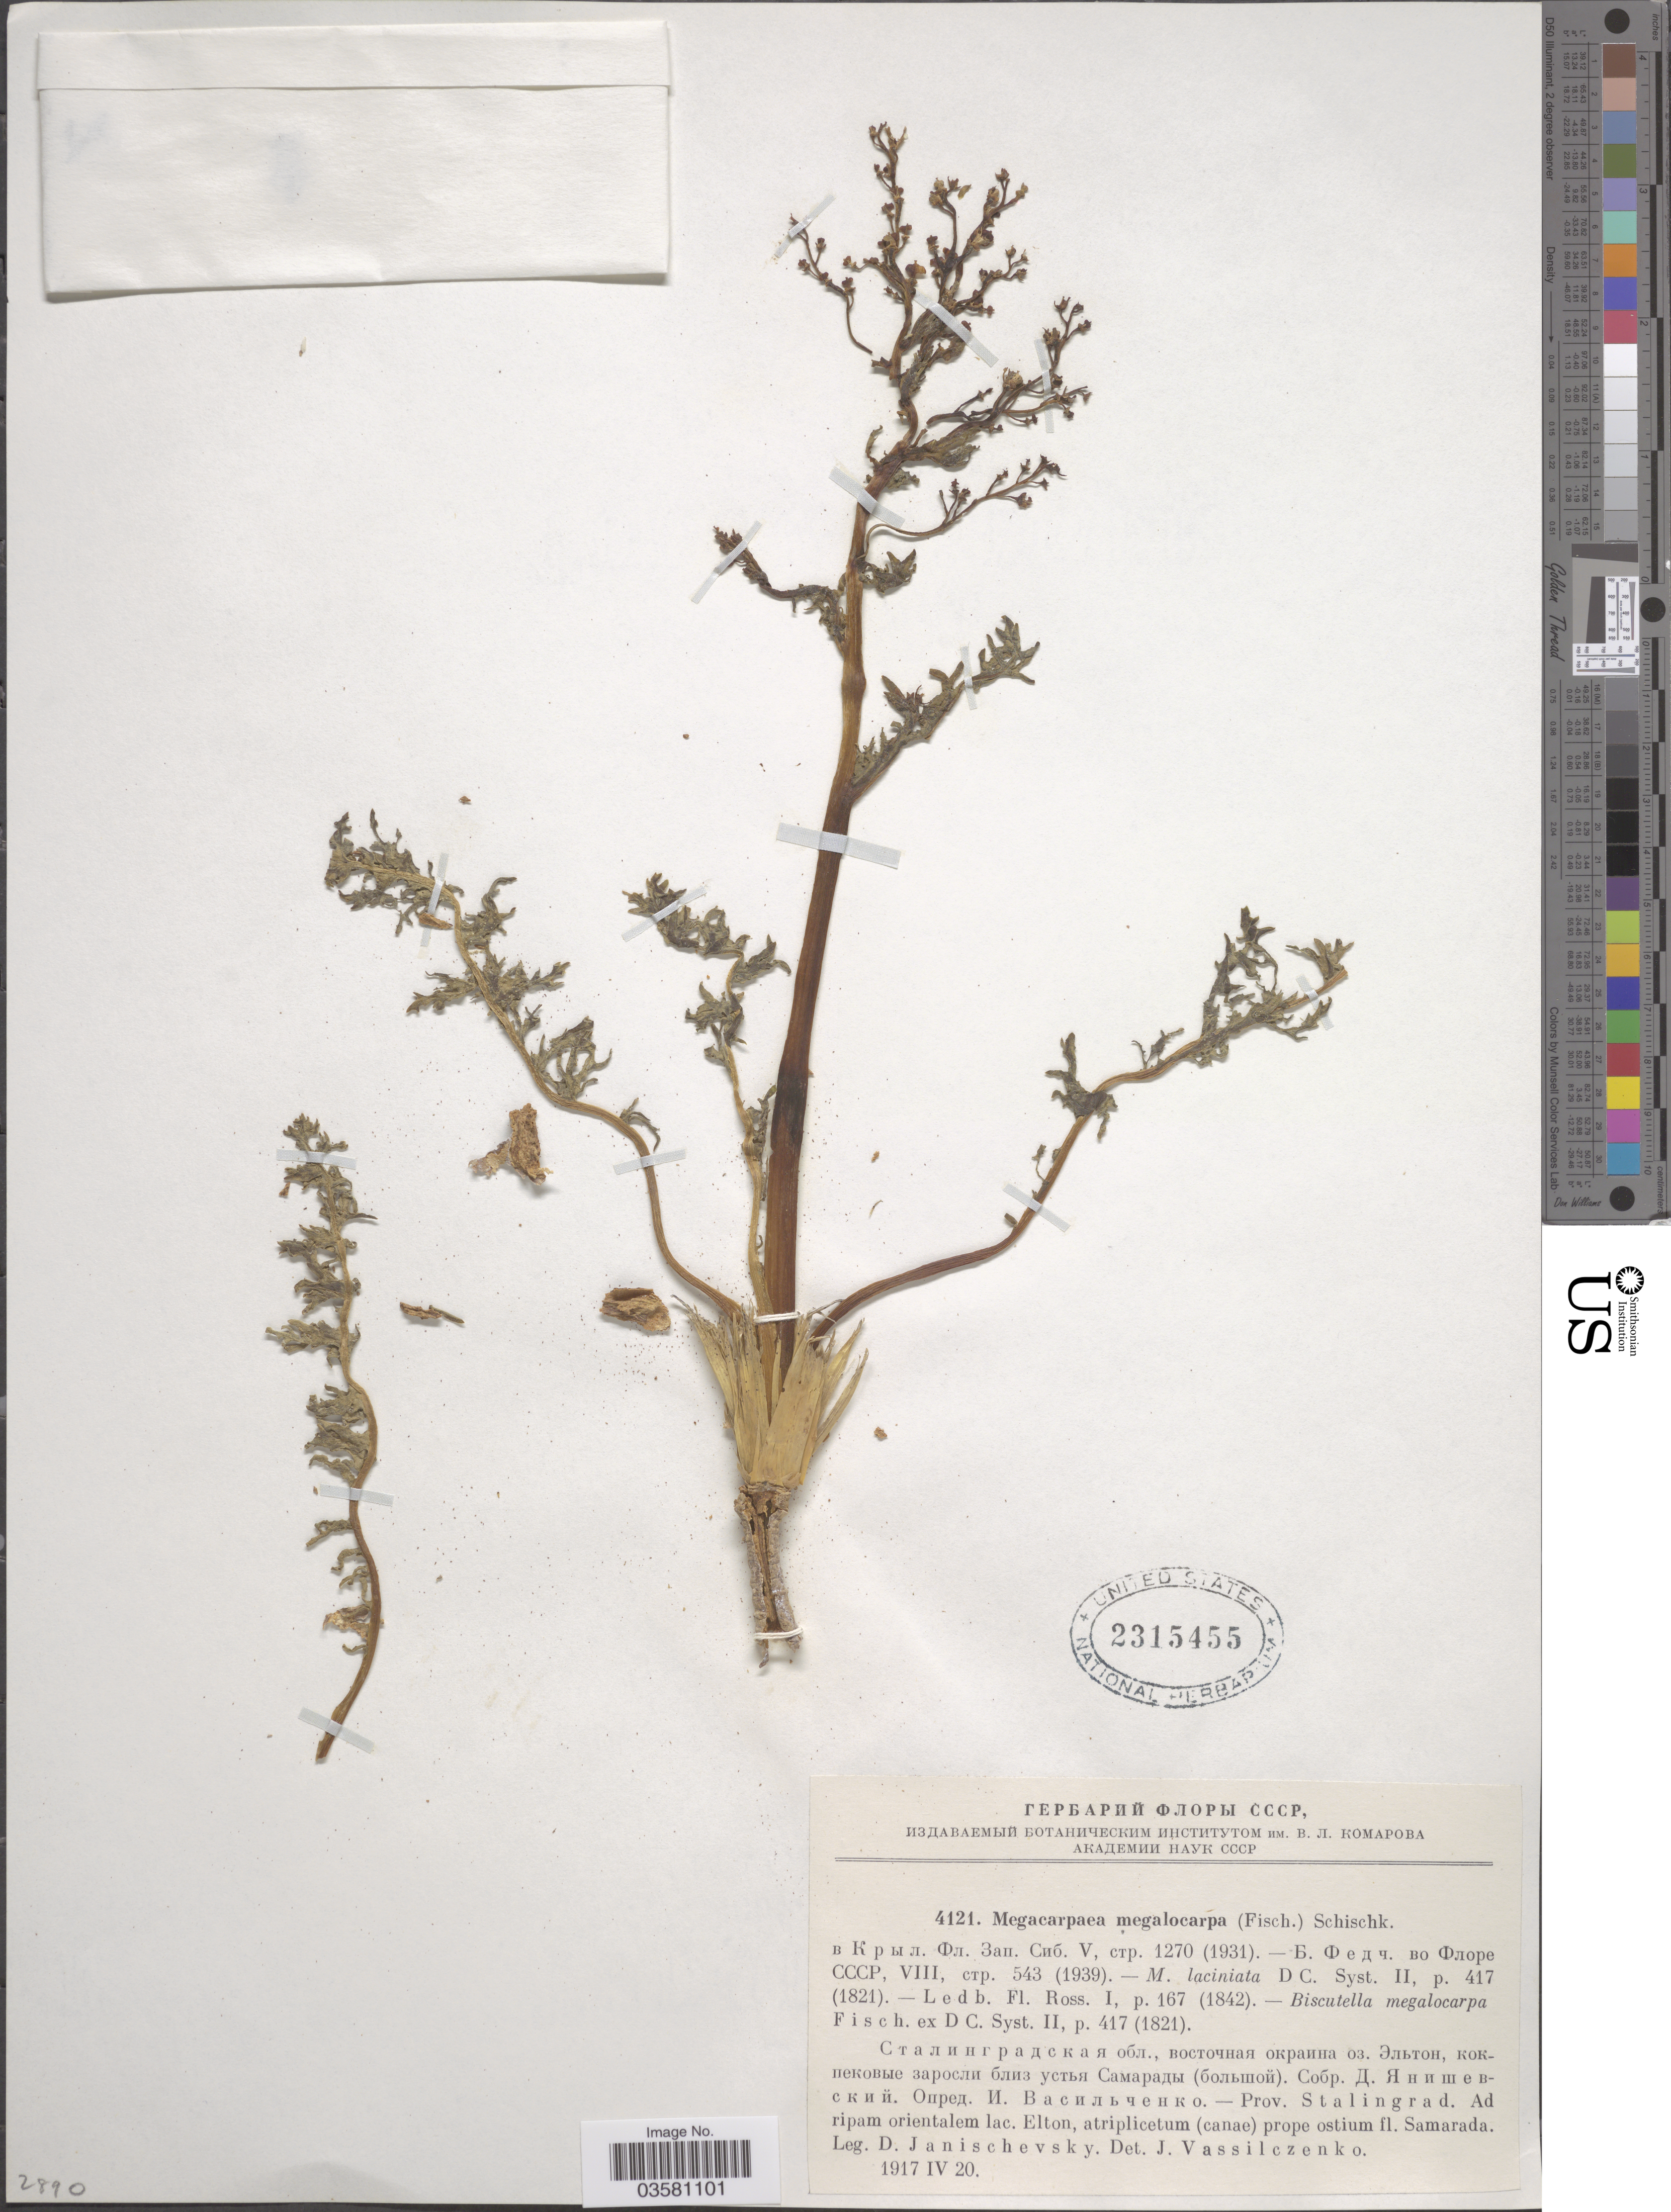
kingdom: Plantae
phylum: Tracheophyta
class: Magnoliopsida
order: Brassicales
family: Brassicaceae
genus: Megacarpaea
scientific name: Megacarpaea megalocarpa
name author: Schischk. ex Krylov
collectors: D. Janischevsky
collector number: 4121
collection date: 1917-04-20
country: Russian Federation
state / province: Volgograd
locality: Prov. Stalingrad. Ad ripam orientalem lac. Elton, atriplicetum (canae) prope ostium fl. Samarada.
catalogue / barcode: US 2315455